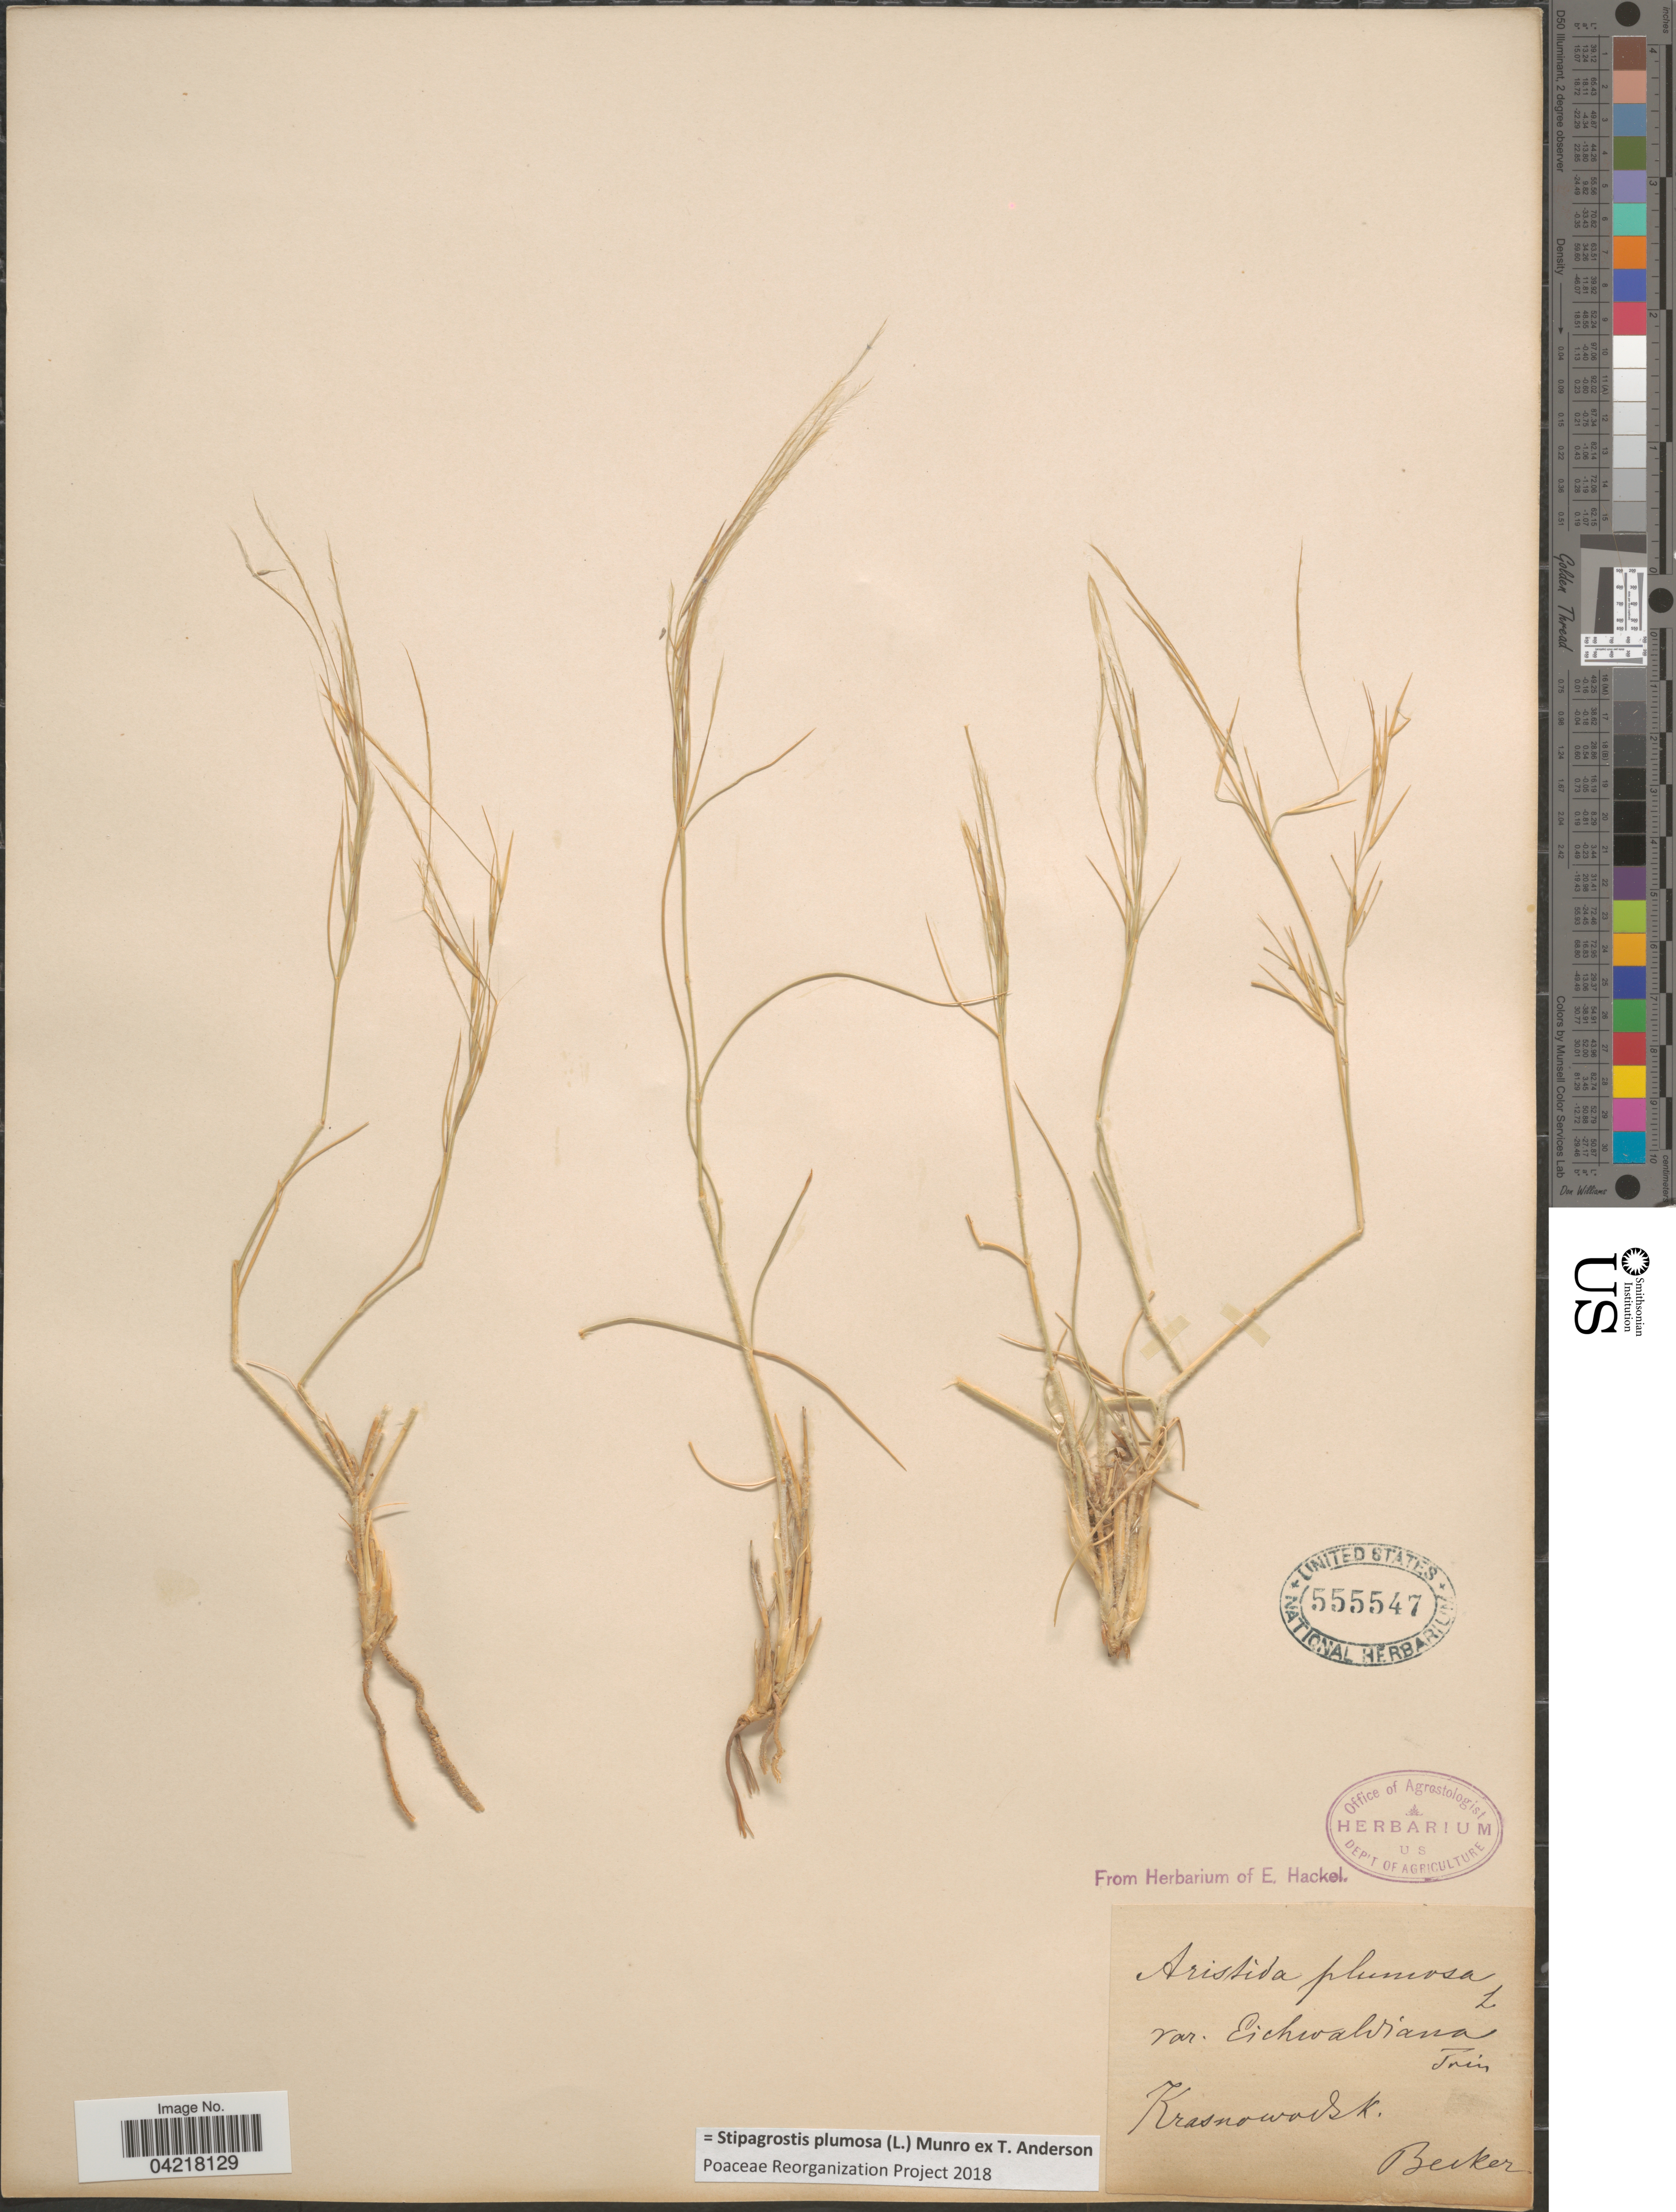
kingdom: Plantae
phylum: Tracheophyta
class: Liliopsida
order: Poales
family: Poaceae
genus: Stipagrostis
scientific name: Stipagrostis plumosa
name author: (L.) Munro ex T. Anderson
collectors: -. Becker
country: Turkmenistan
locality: Krasnowodsk.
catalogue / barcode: US 555547